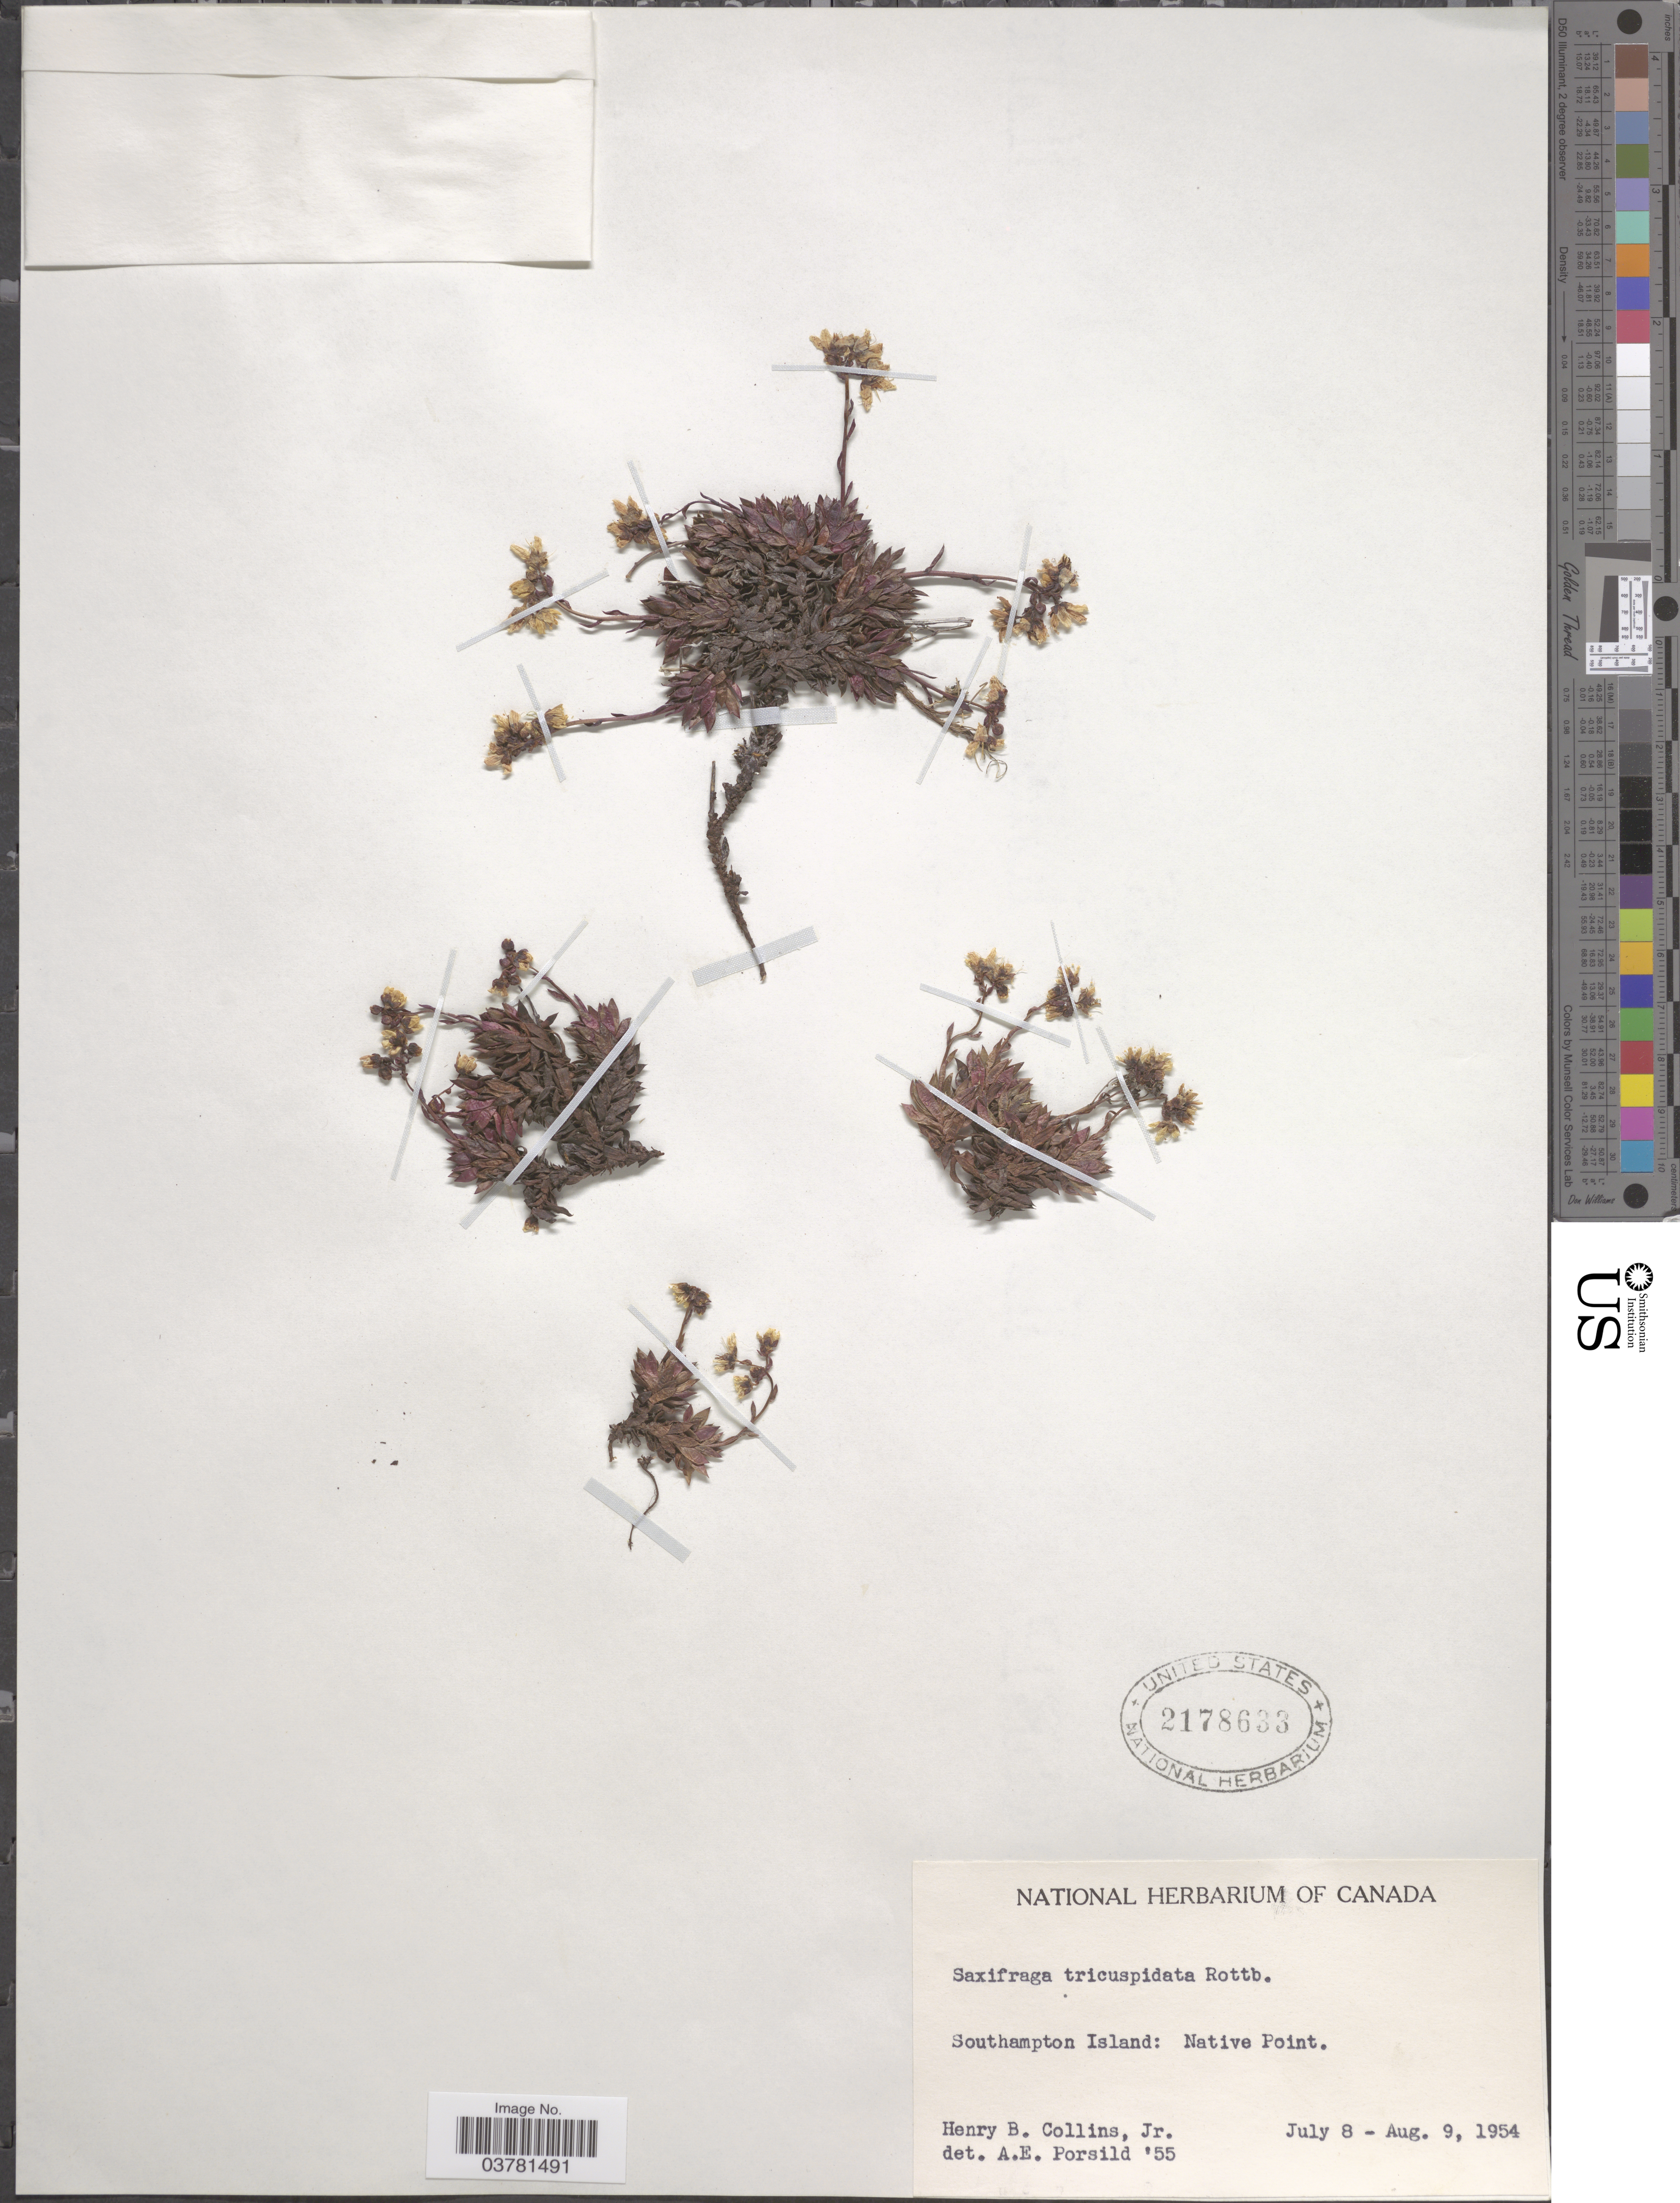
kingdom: Plantae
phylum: Tracheophyta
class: Magnoliopsida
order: Saxifragales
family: Saxifragaceae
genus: Saxifraga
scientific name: Saxifraga tricuspidata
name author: Rottb.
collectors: H. Collins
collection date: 1954-07-08/1954-08-09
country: Canada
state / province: Nunavut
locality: Southampton Island: Native Point.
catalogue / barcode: US 2178633